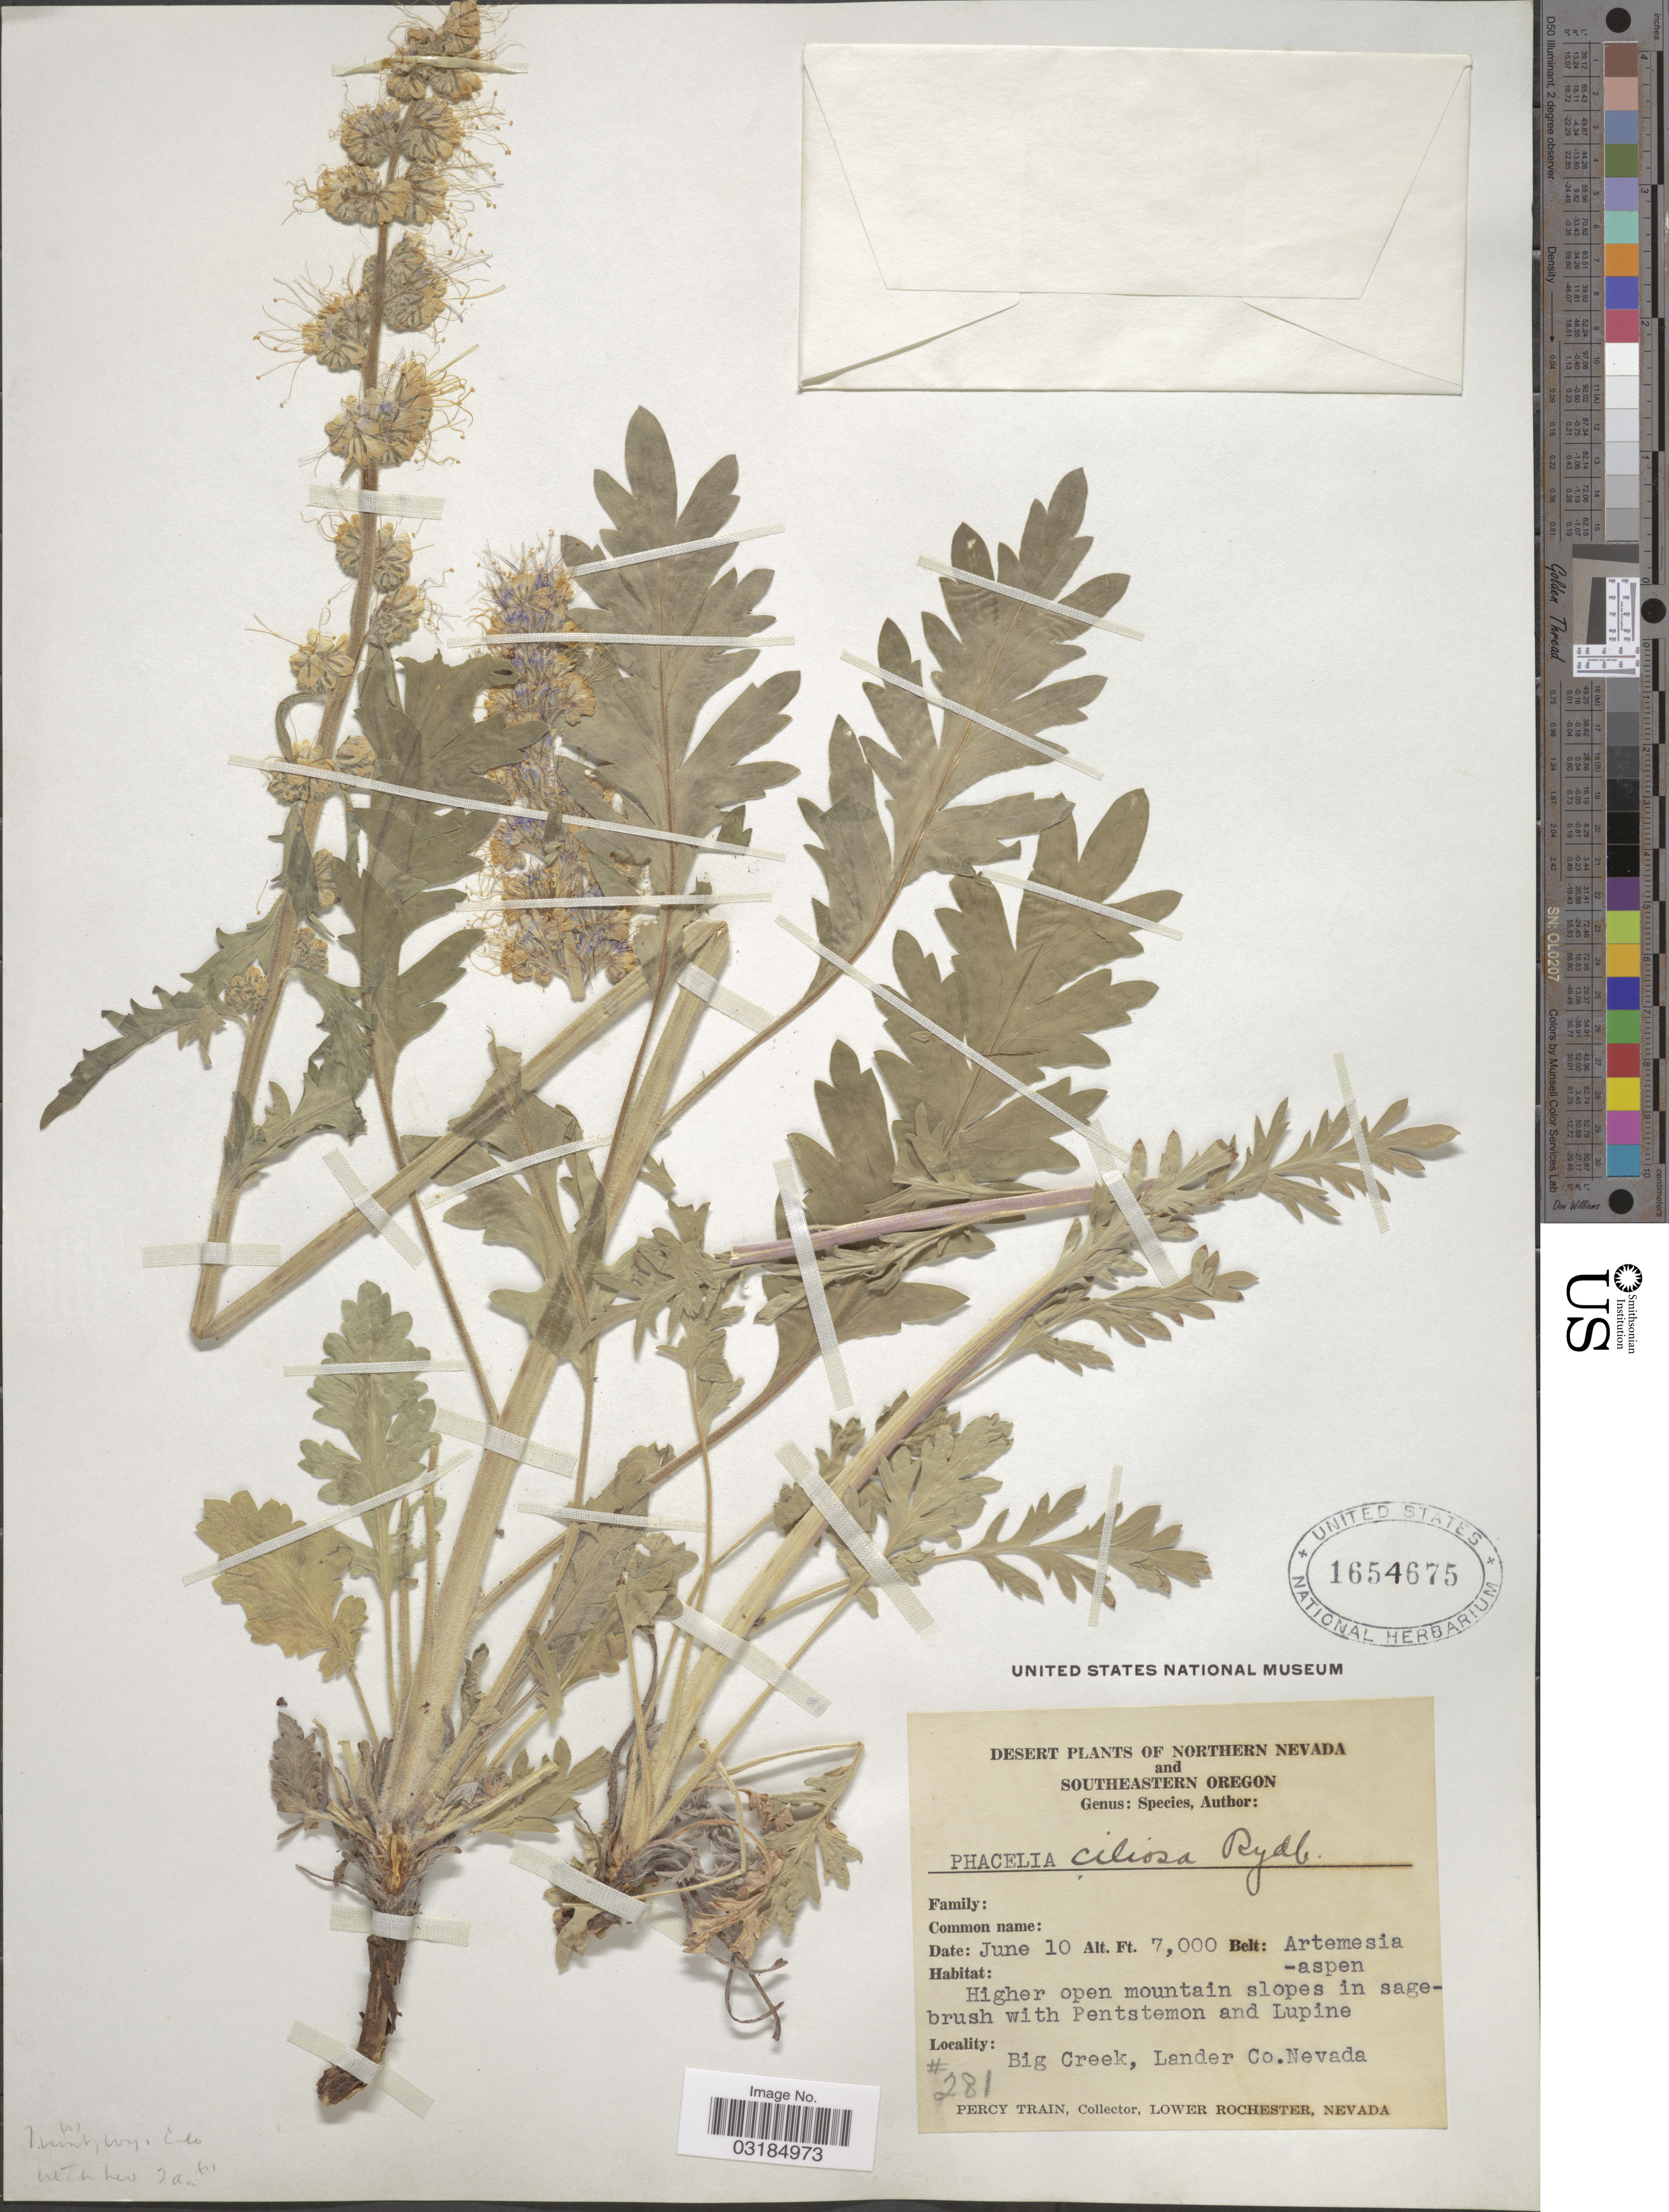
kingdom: Plantae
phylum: Tracheophyta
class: Magnoliopsida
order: Boraginales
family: Hydrophyllaceae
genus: Phacelia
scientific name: Phacelia ciliosa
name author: Rydb.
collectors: P. Train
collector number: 281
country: United States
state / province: Nevada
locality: Desert. Northern Nevada. Big Creek, Lander Co.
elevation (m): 2134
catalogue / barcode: US 1654675